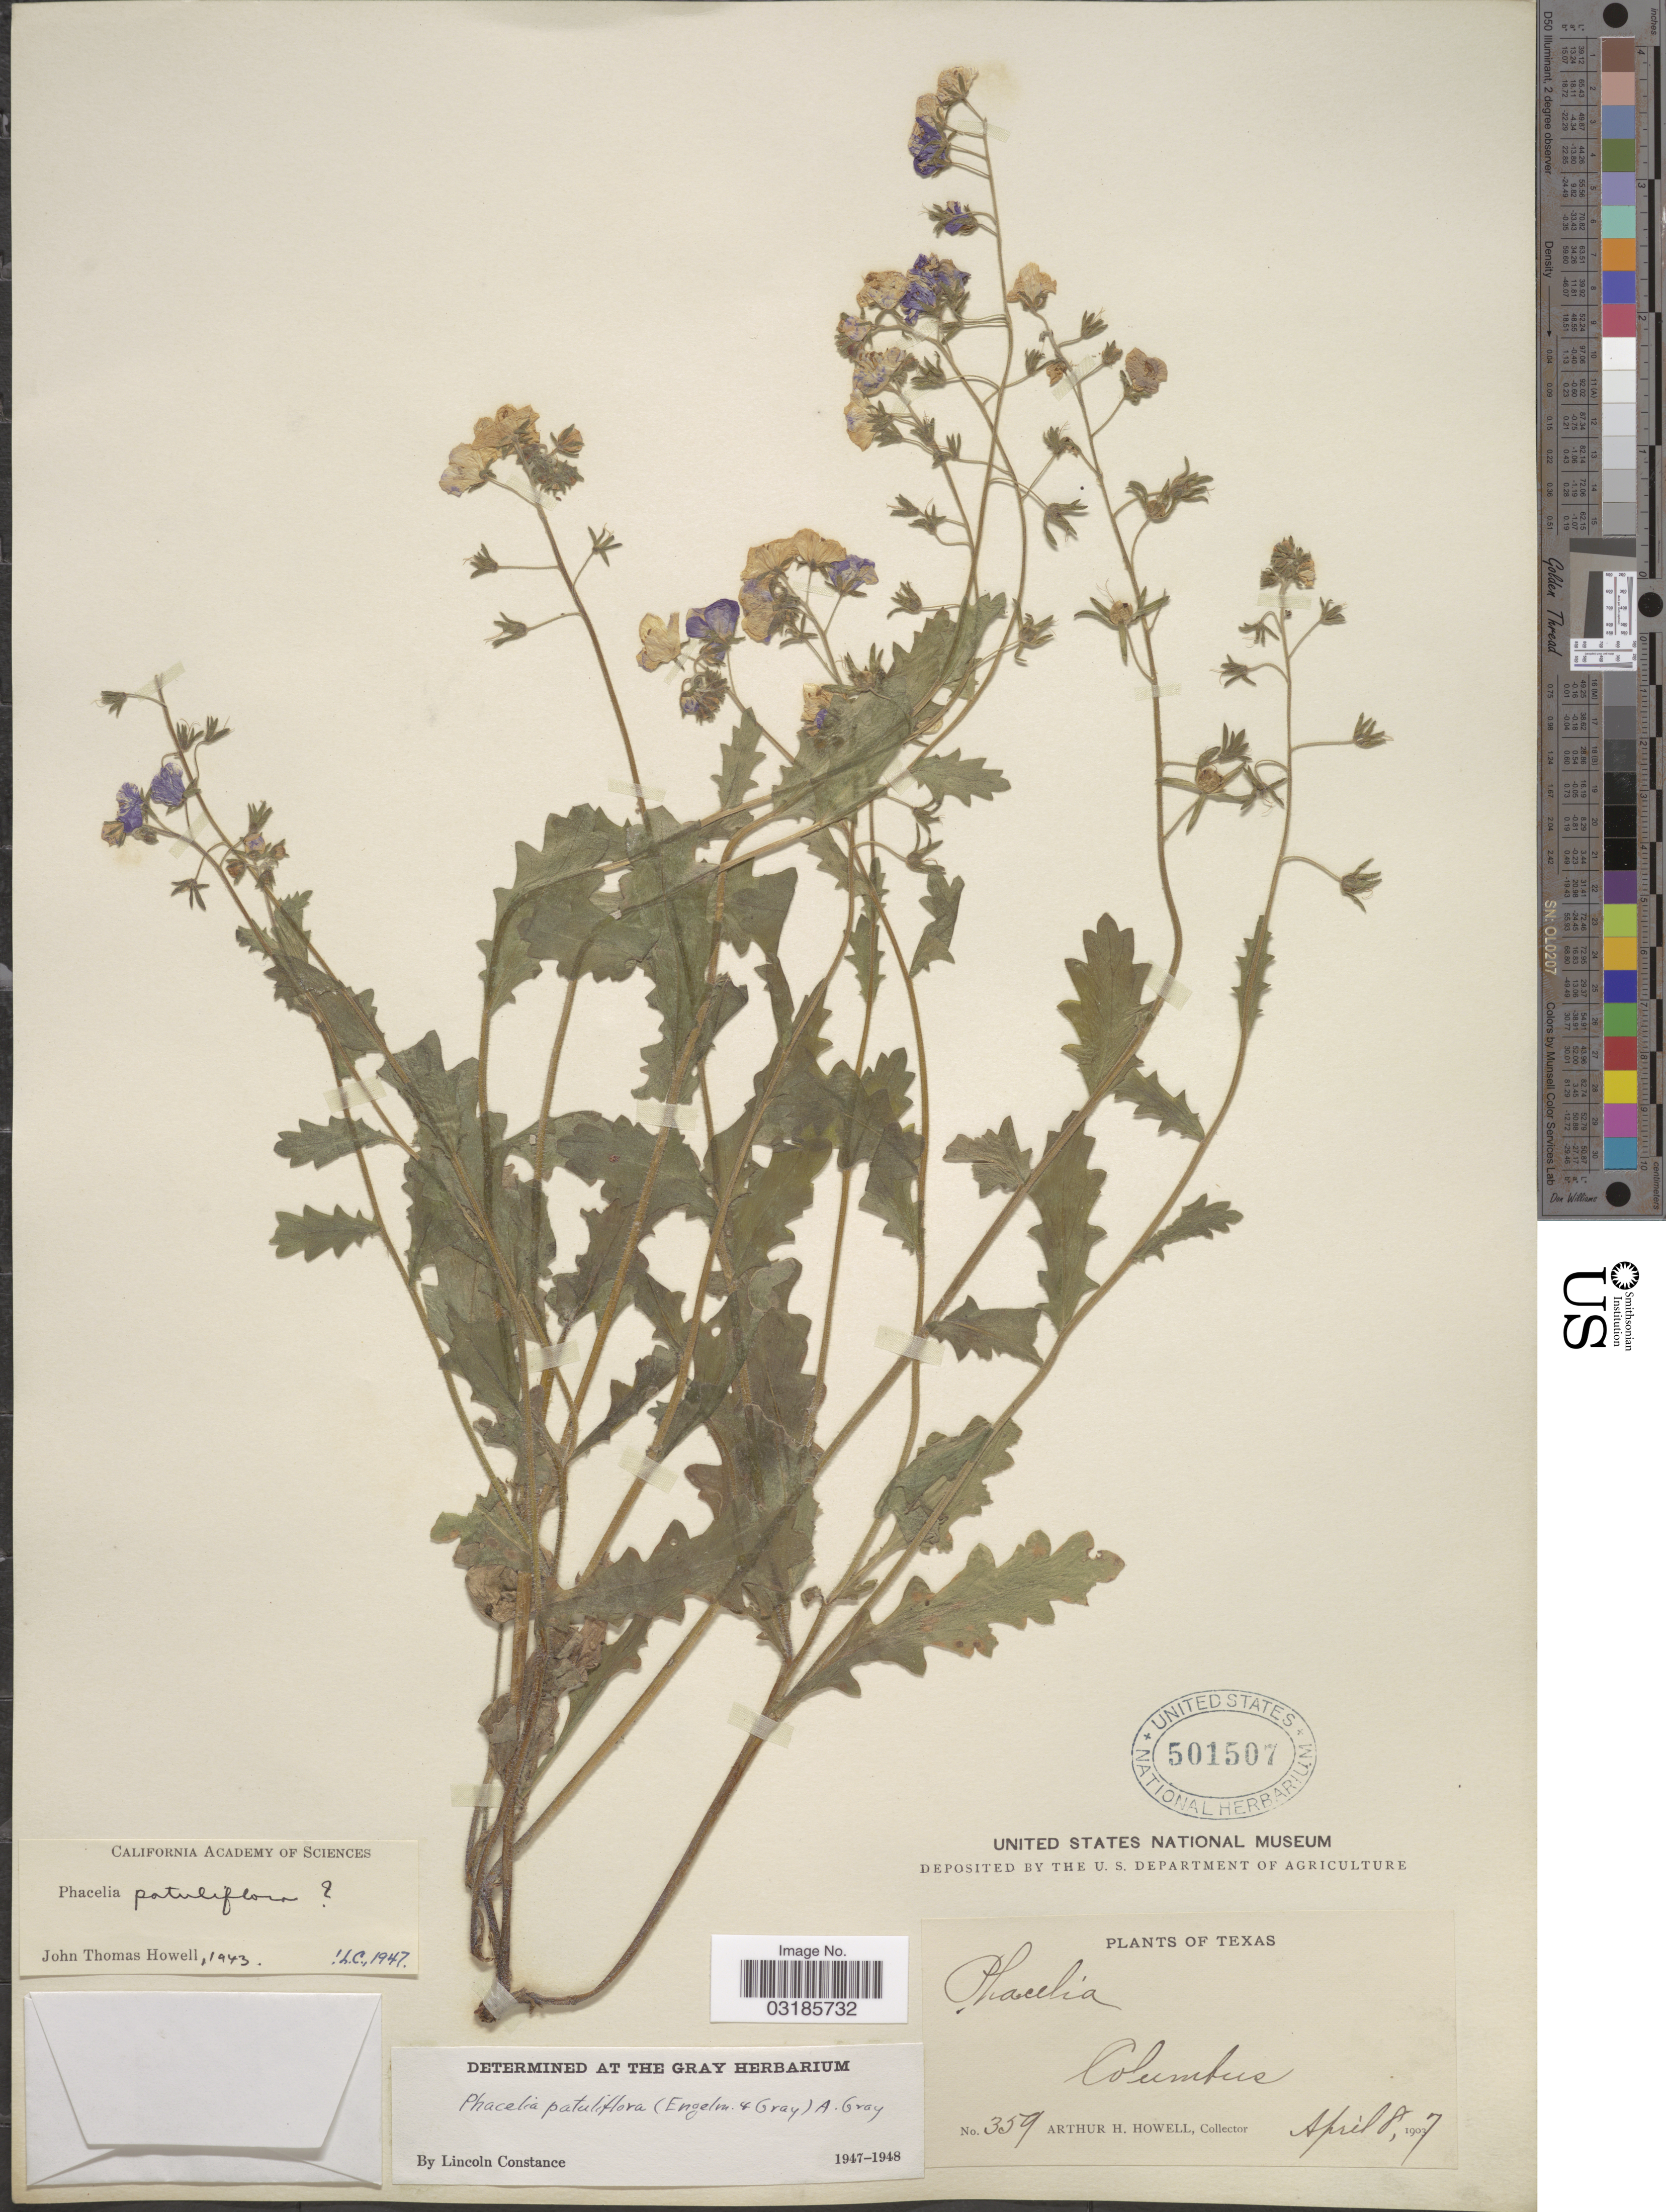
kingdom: Plantae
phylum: Tracheophyta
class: Magnoliopsida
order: Boraginales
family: Hydrophyllaceae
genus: Phacelia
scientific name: Phacelia patuliflora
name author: (Engelm. & A. Gray) A. Gray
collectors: A. H. Howell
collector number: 359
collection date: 1907-04-08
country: United States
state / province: Texas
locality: Columbus.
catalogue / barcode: US 501507